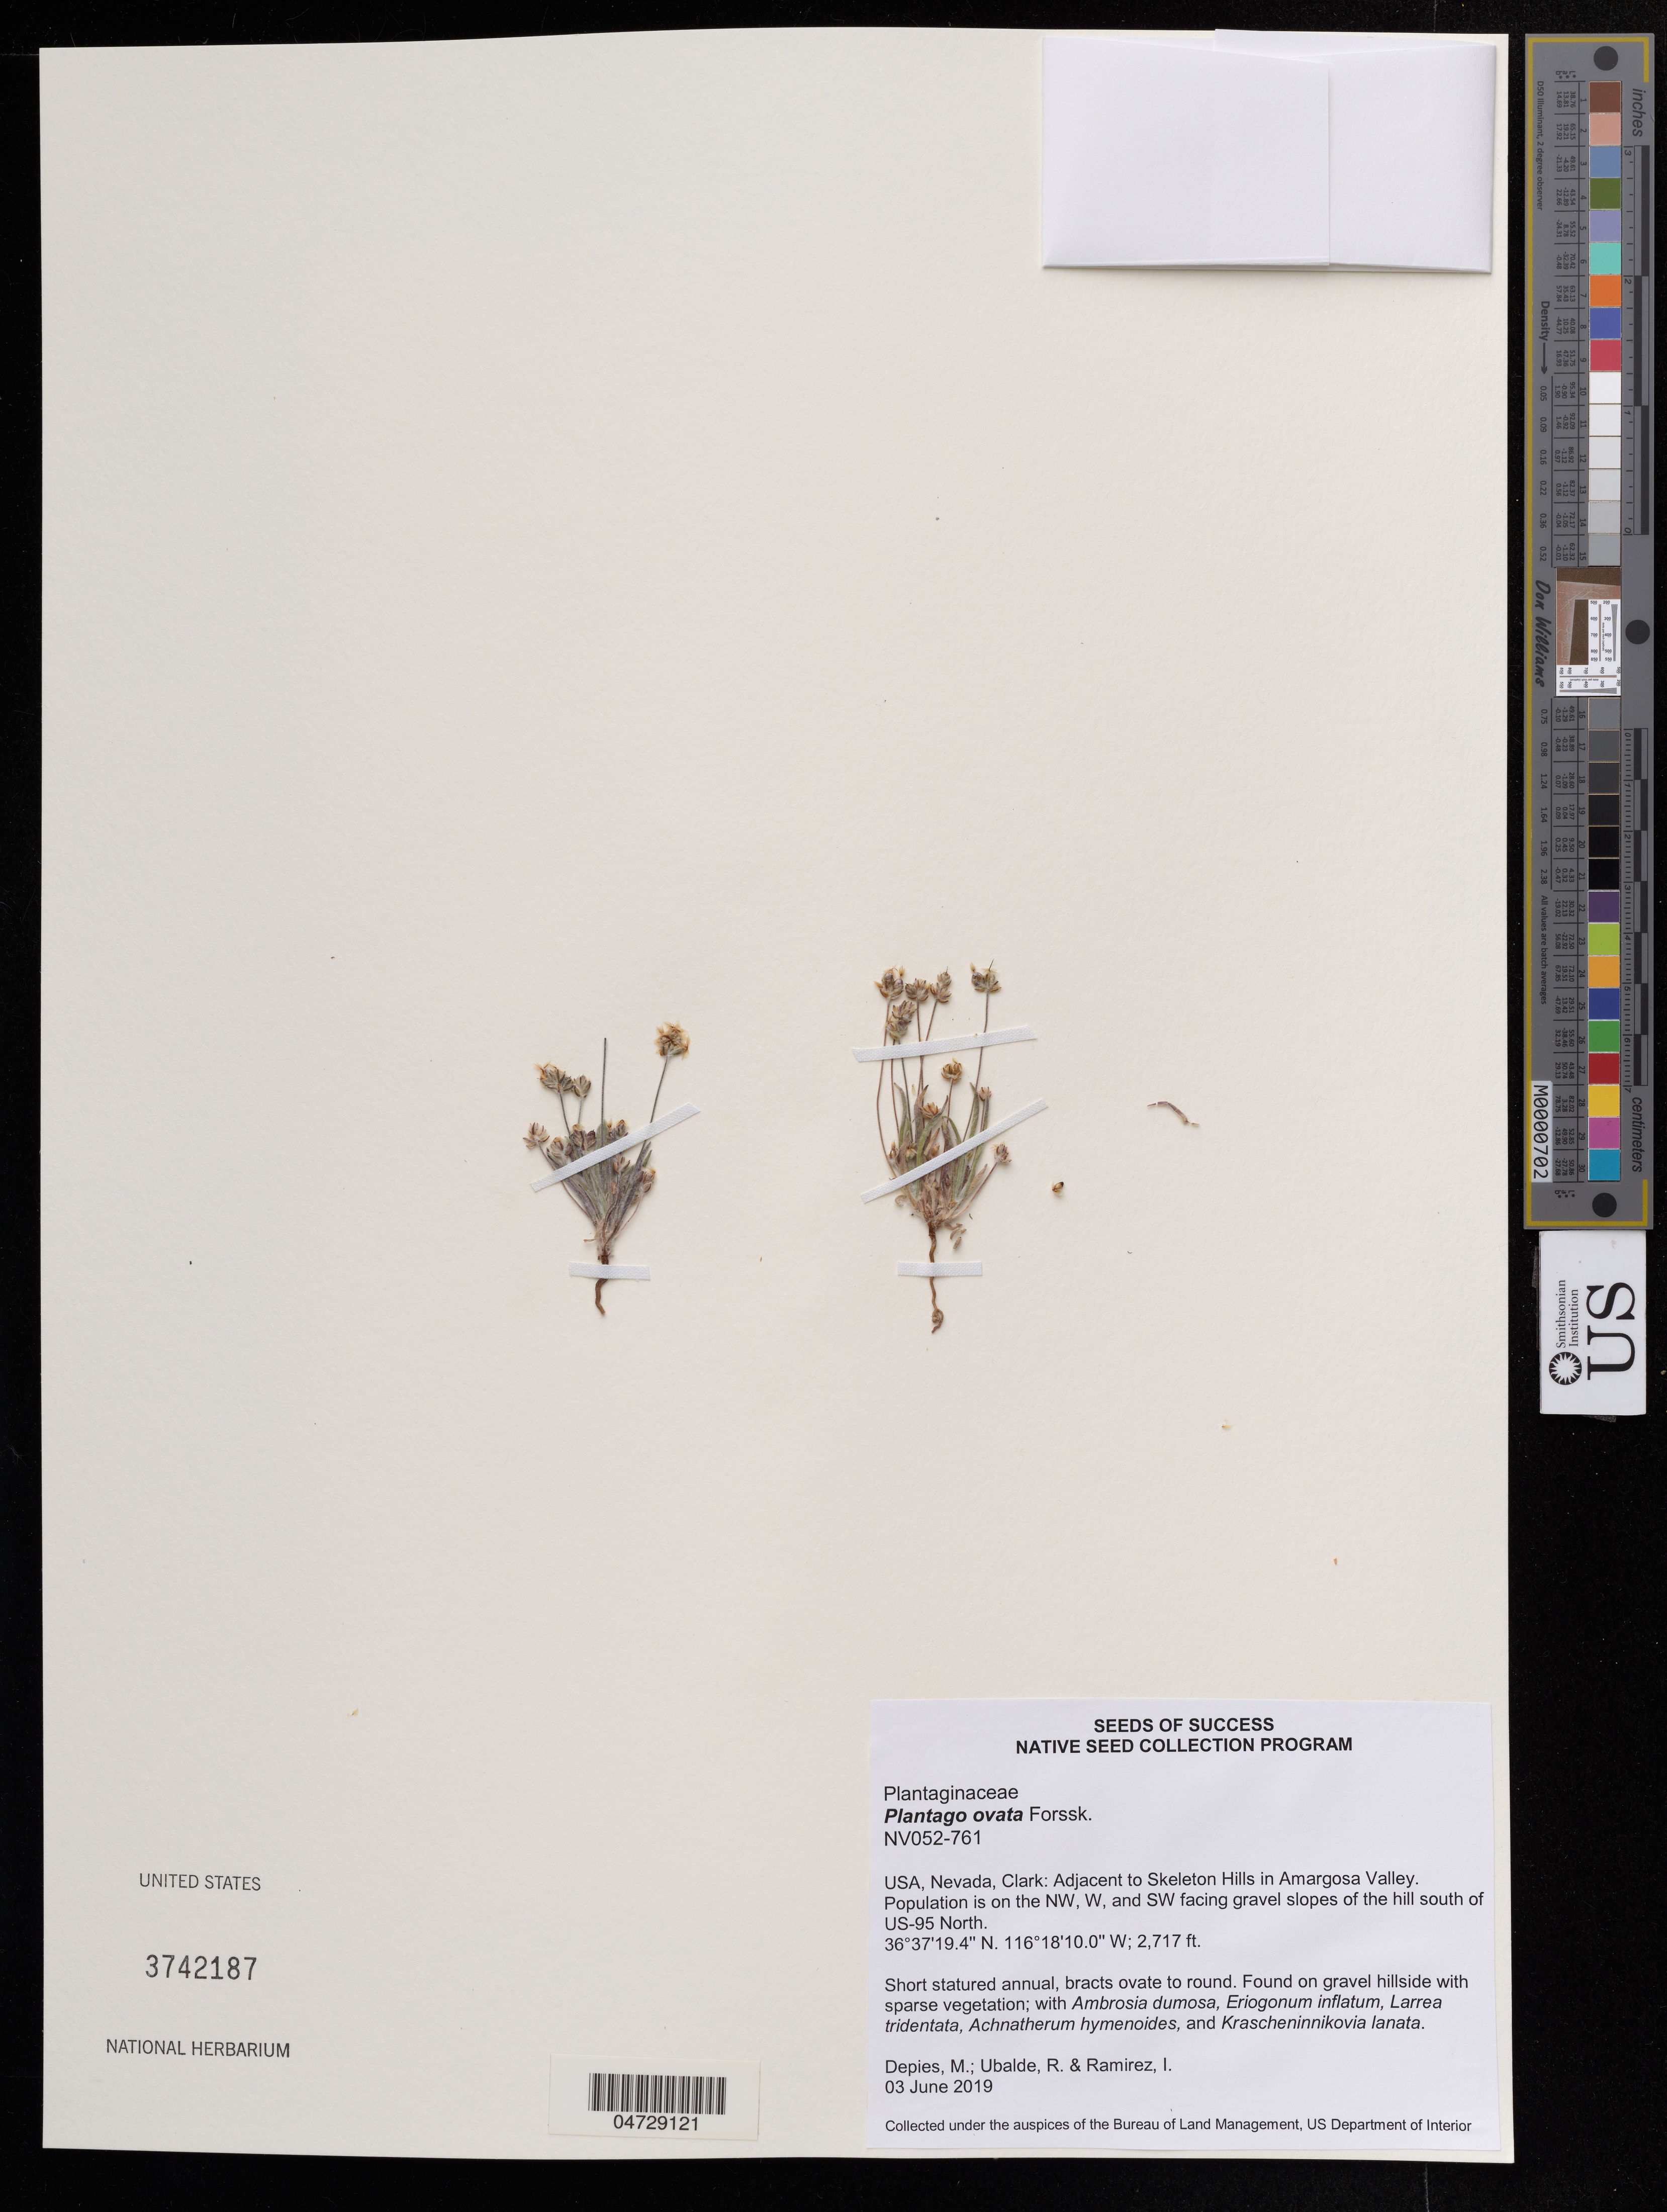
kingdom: Plantae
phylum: Tracheophyta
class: Magnoliopsida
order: Lamiales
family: Plantaginaceae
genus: Plantago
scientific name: Plantago ovata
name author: Forssk.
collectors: M. Depies & R. Ubalde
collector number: NV052-761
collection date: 2019-06-03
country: United States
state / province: Nevada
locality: Clark: Adjacent to Skeleton Hills in Amargosa Valley. Population is on the NW, W, and SW facing gravel slopes of the hill south of US-95 North.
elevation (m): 2657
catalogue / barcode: US 3742187